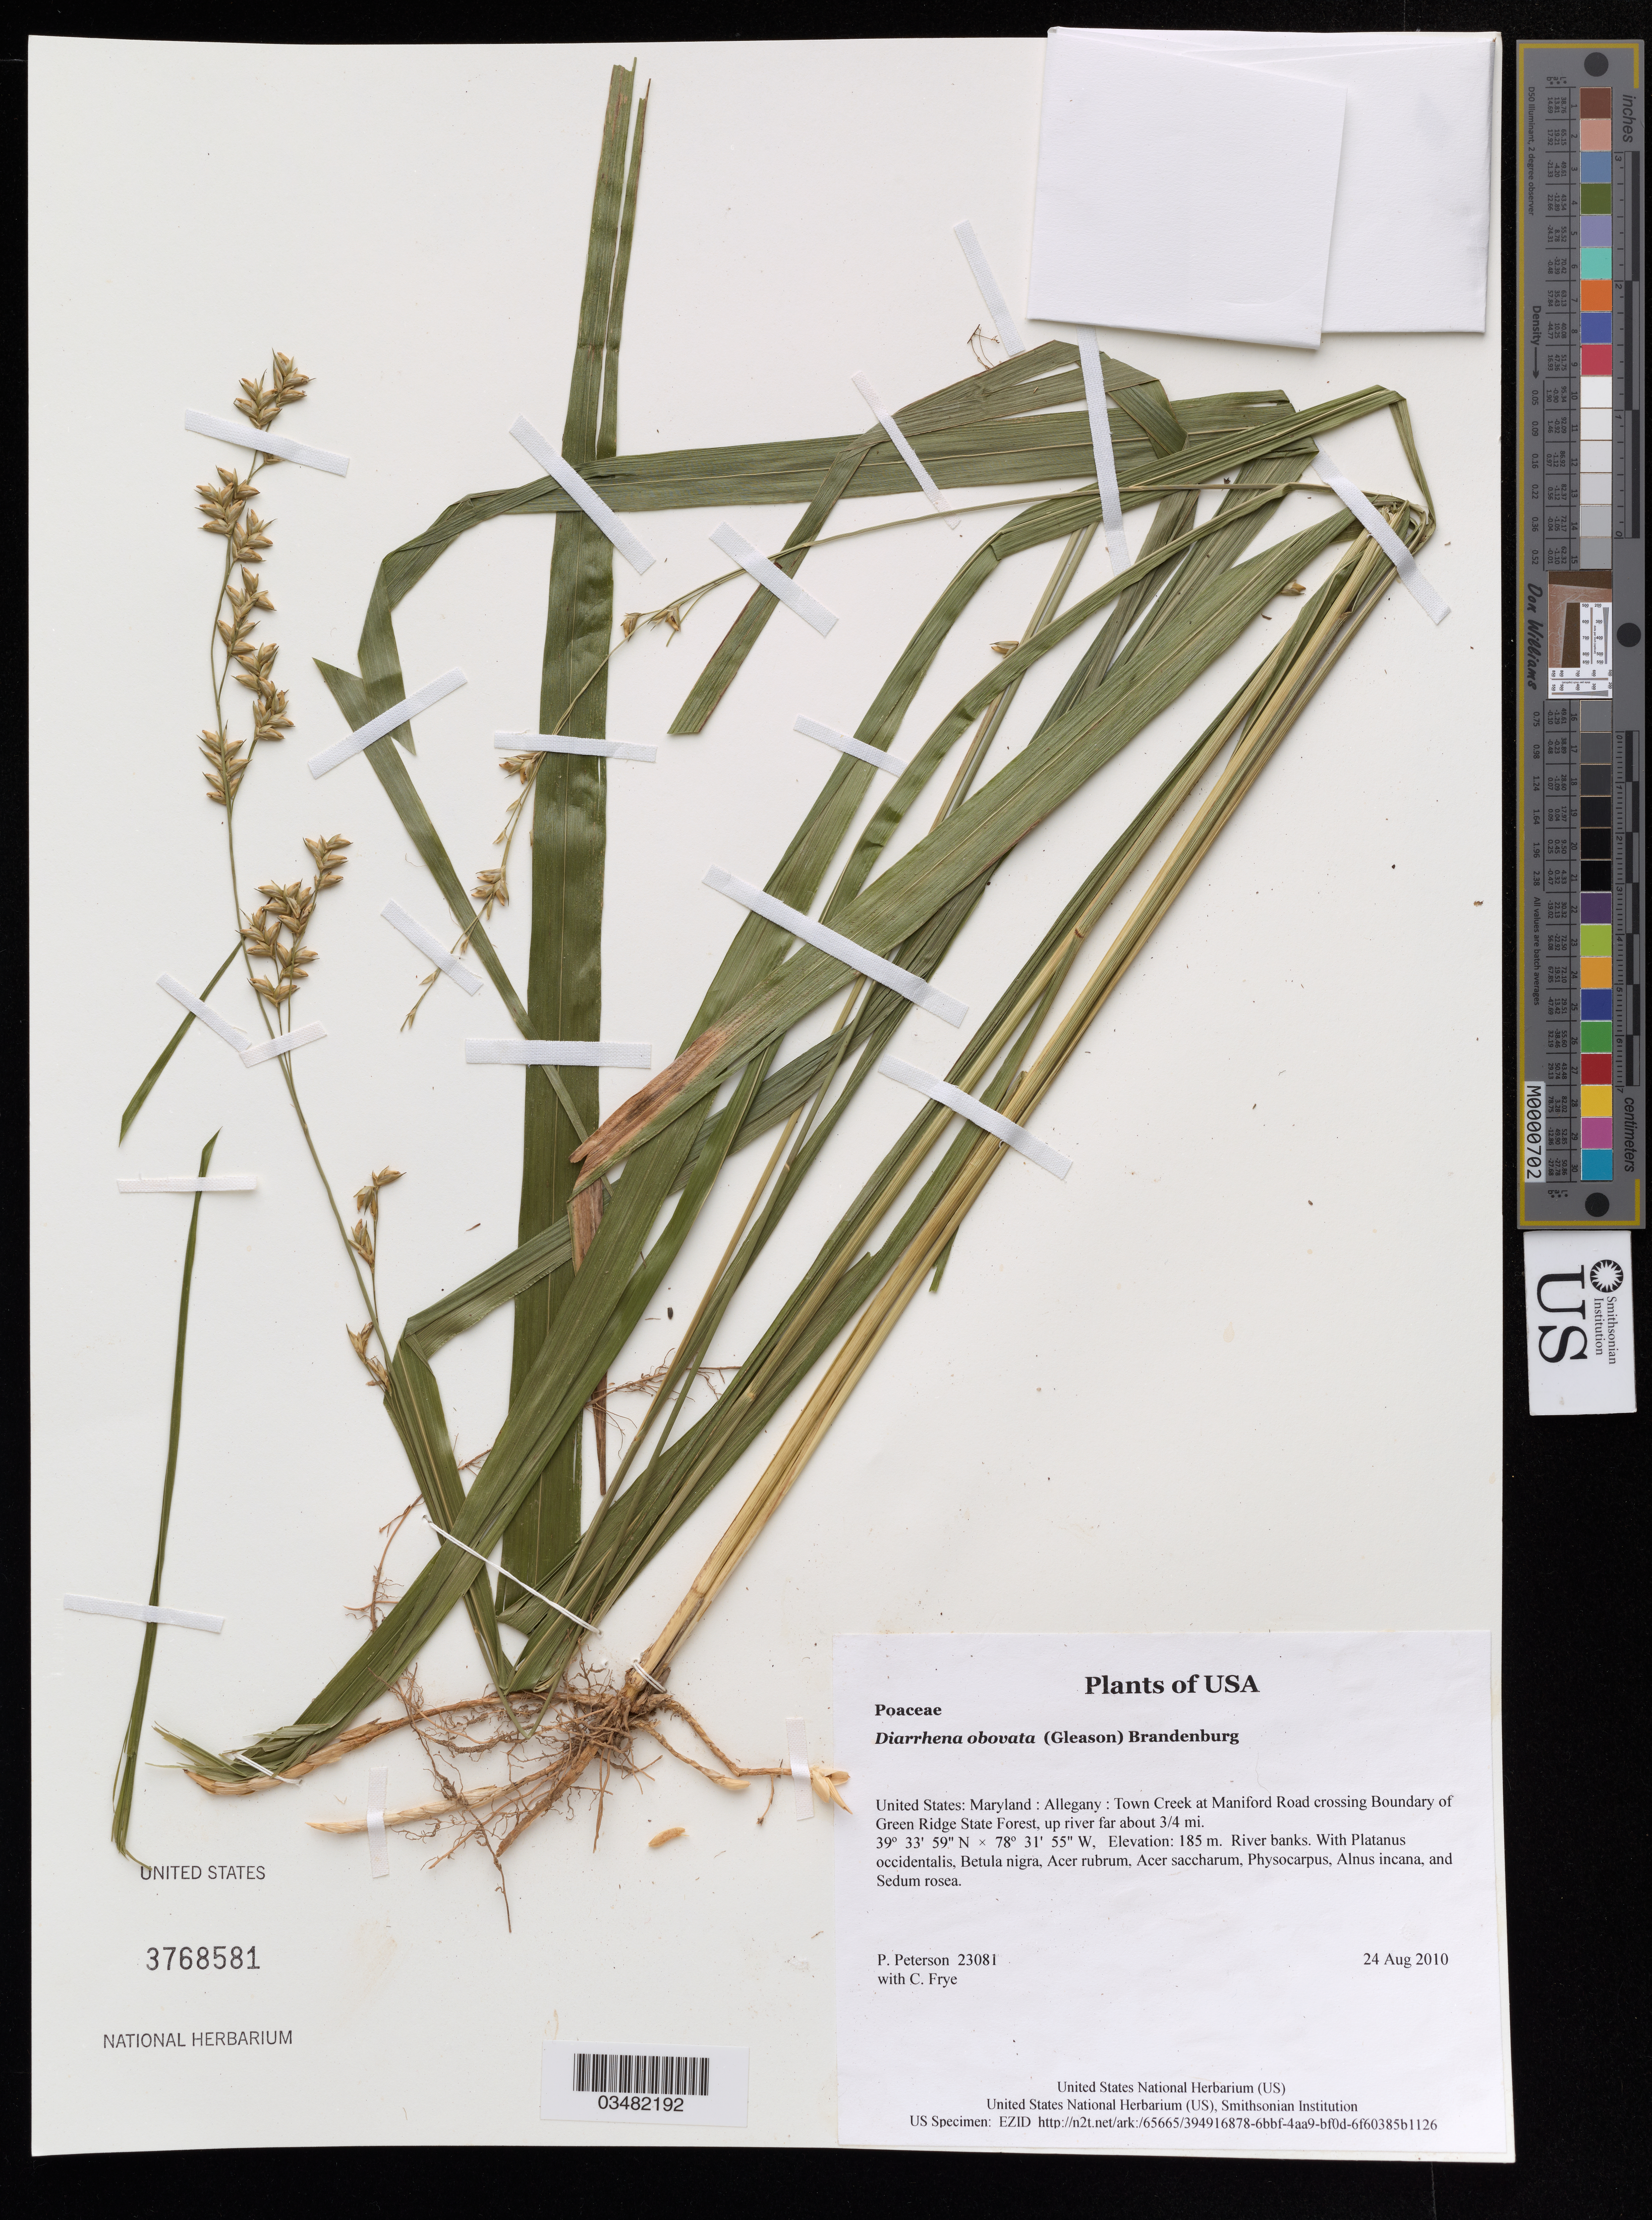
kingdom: Plantae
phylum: Tracheophyta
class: Liliopsida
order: Poales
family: Poaceae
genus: Diarrhena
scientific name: Diarrhena obovata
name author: (Gleason) Brandenburg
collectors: P. M. Peterson & C. Frye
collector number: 23081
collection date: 2010-08-24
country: United States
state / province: Maryland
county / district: Allegany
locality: Town Creek at Maniford Road crossing Boundary of Green Ridge State Forest, up river far about 3/4 mi.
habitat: River banks.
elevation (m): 185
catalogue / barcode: US 3768581